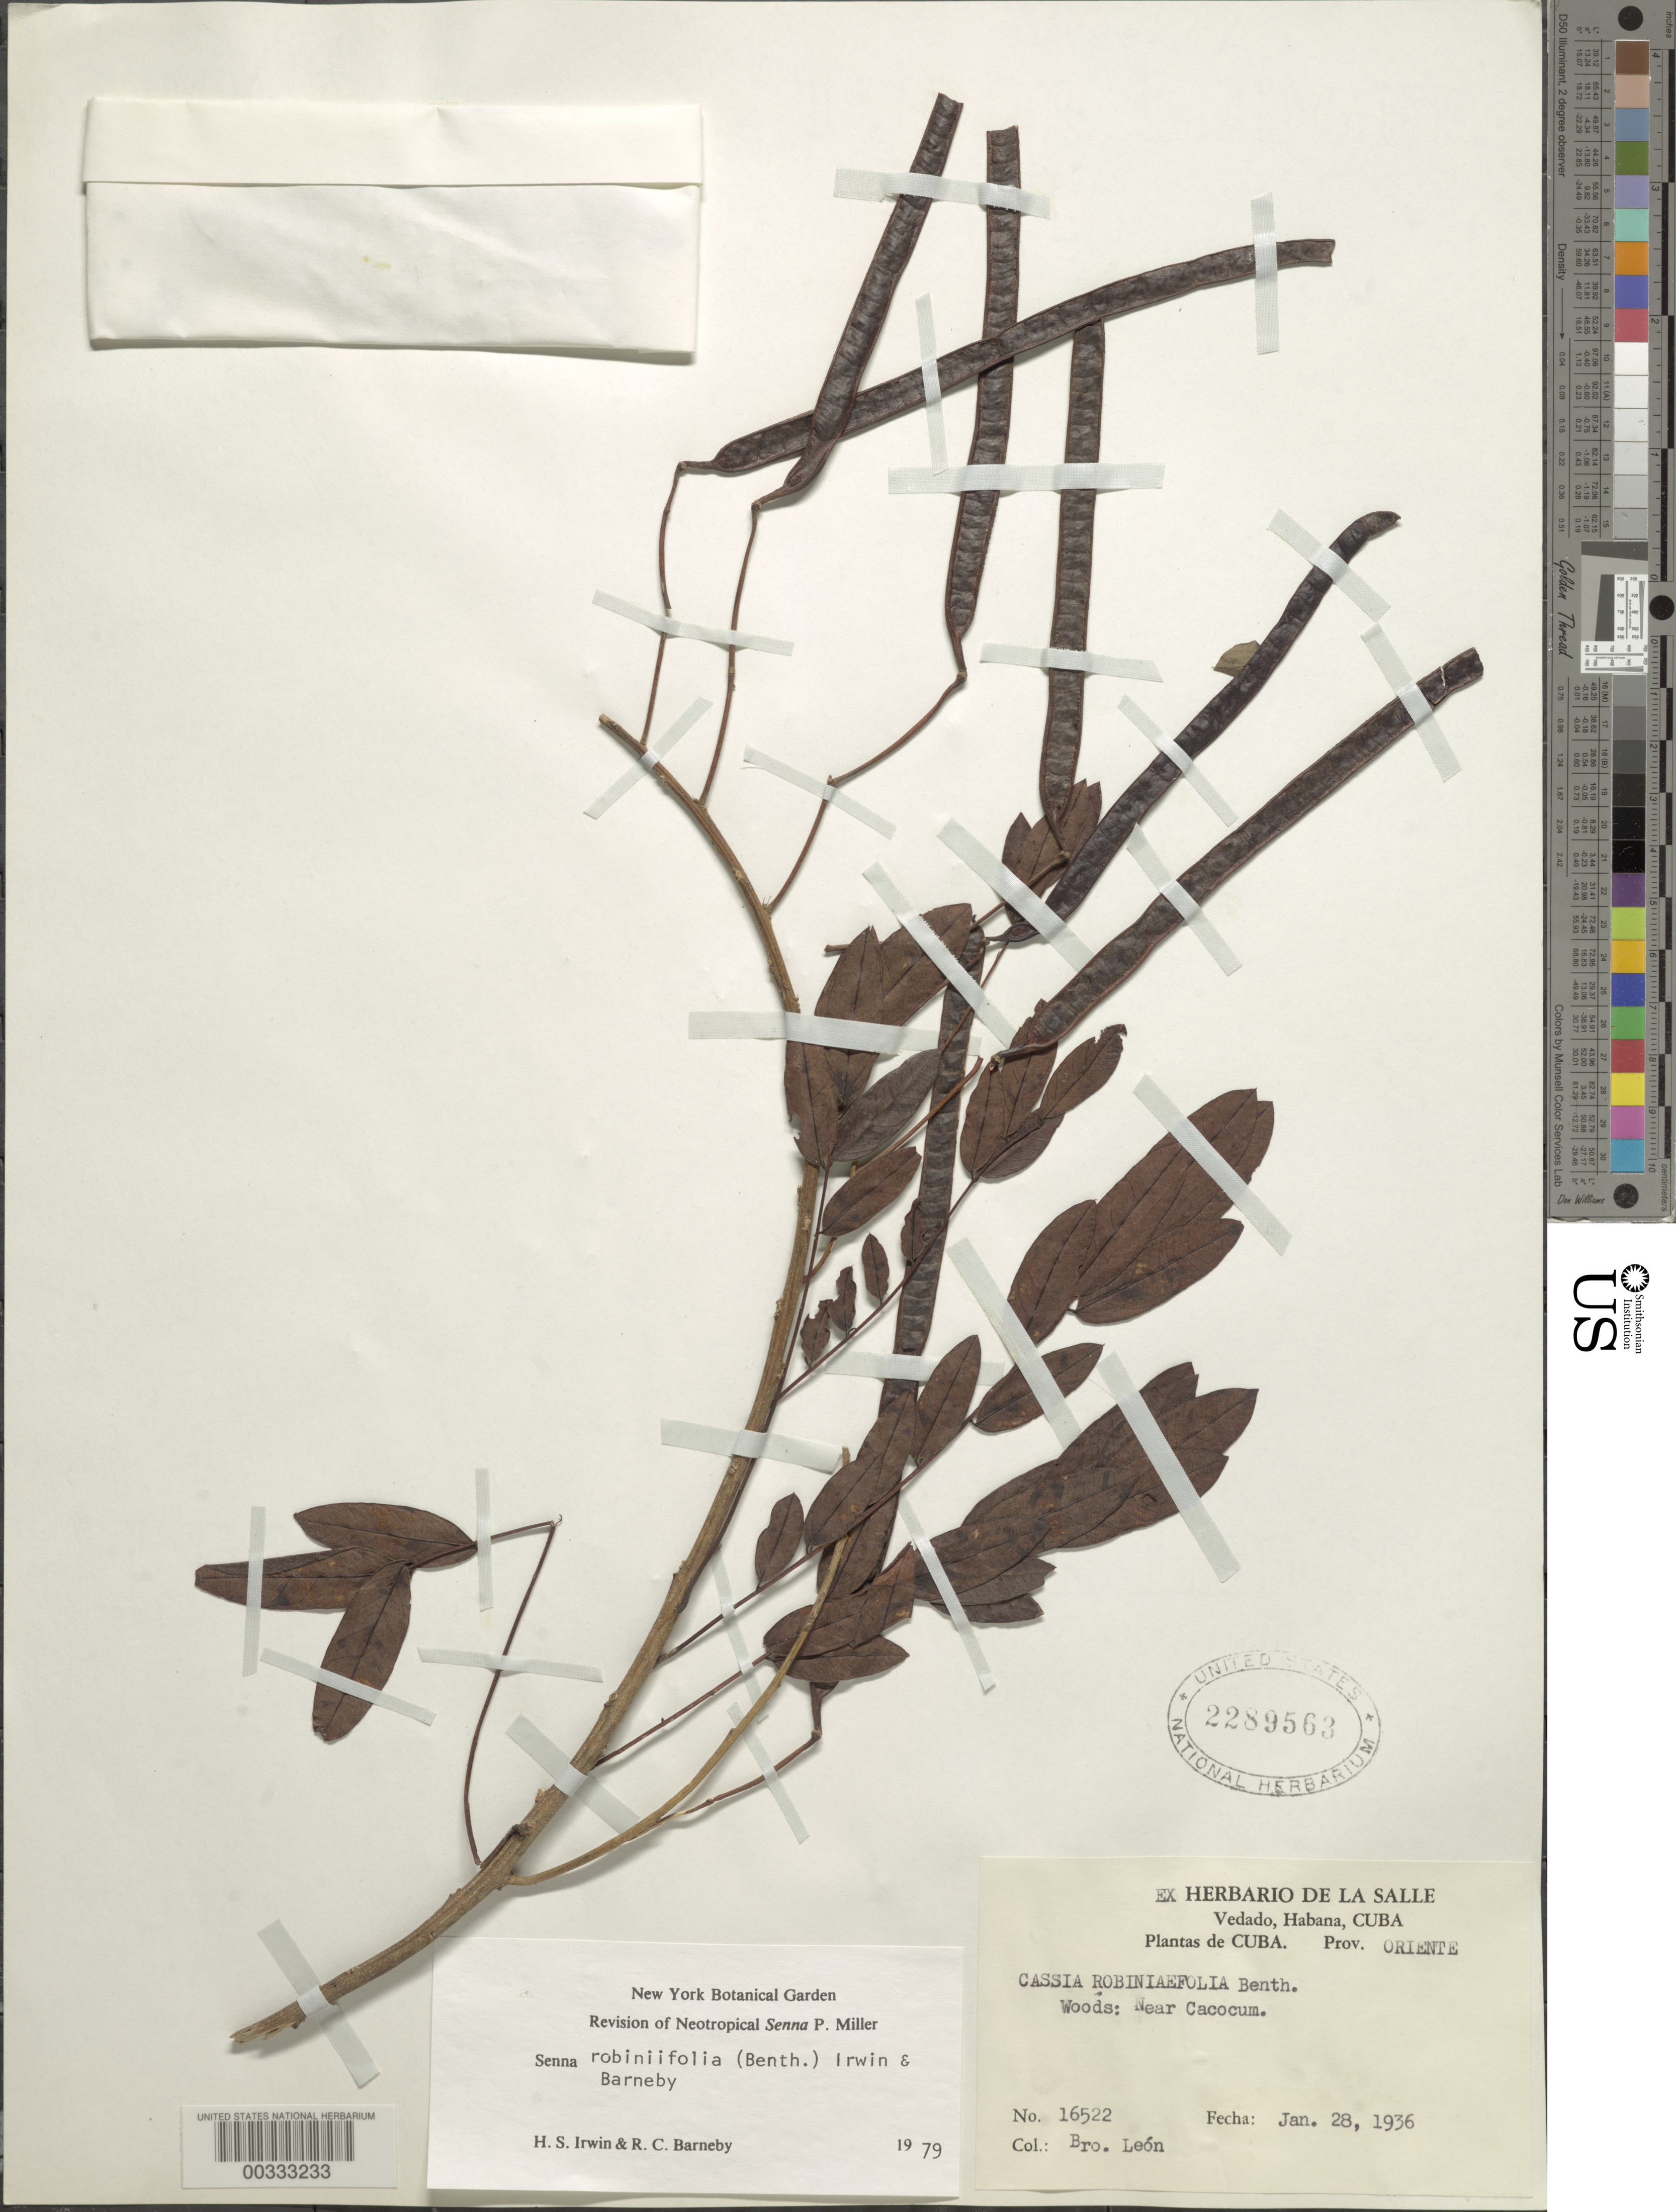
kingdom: Plantae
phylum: Tracheophyta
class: Magnoliopsida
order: Fabales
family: Fabaceae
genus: Senna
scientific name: Senna robiniifolia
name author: (Benth.) H.S. Irwin & Barneby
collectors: Bro. León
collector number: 16522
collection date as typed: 28 Jan 1936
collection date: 1936-01-28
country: Cuba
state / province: Oriente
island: Greater Antilles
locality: Near cacocum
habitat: Woods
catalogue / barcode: US 2289563